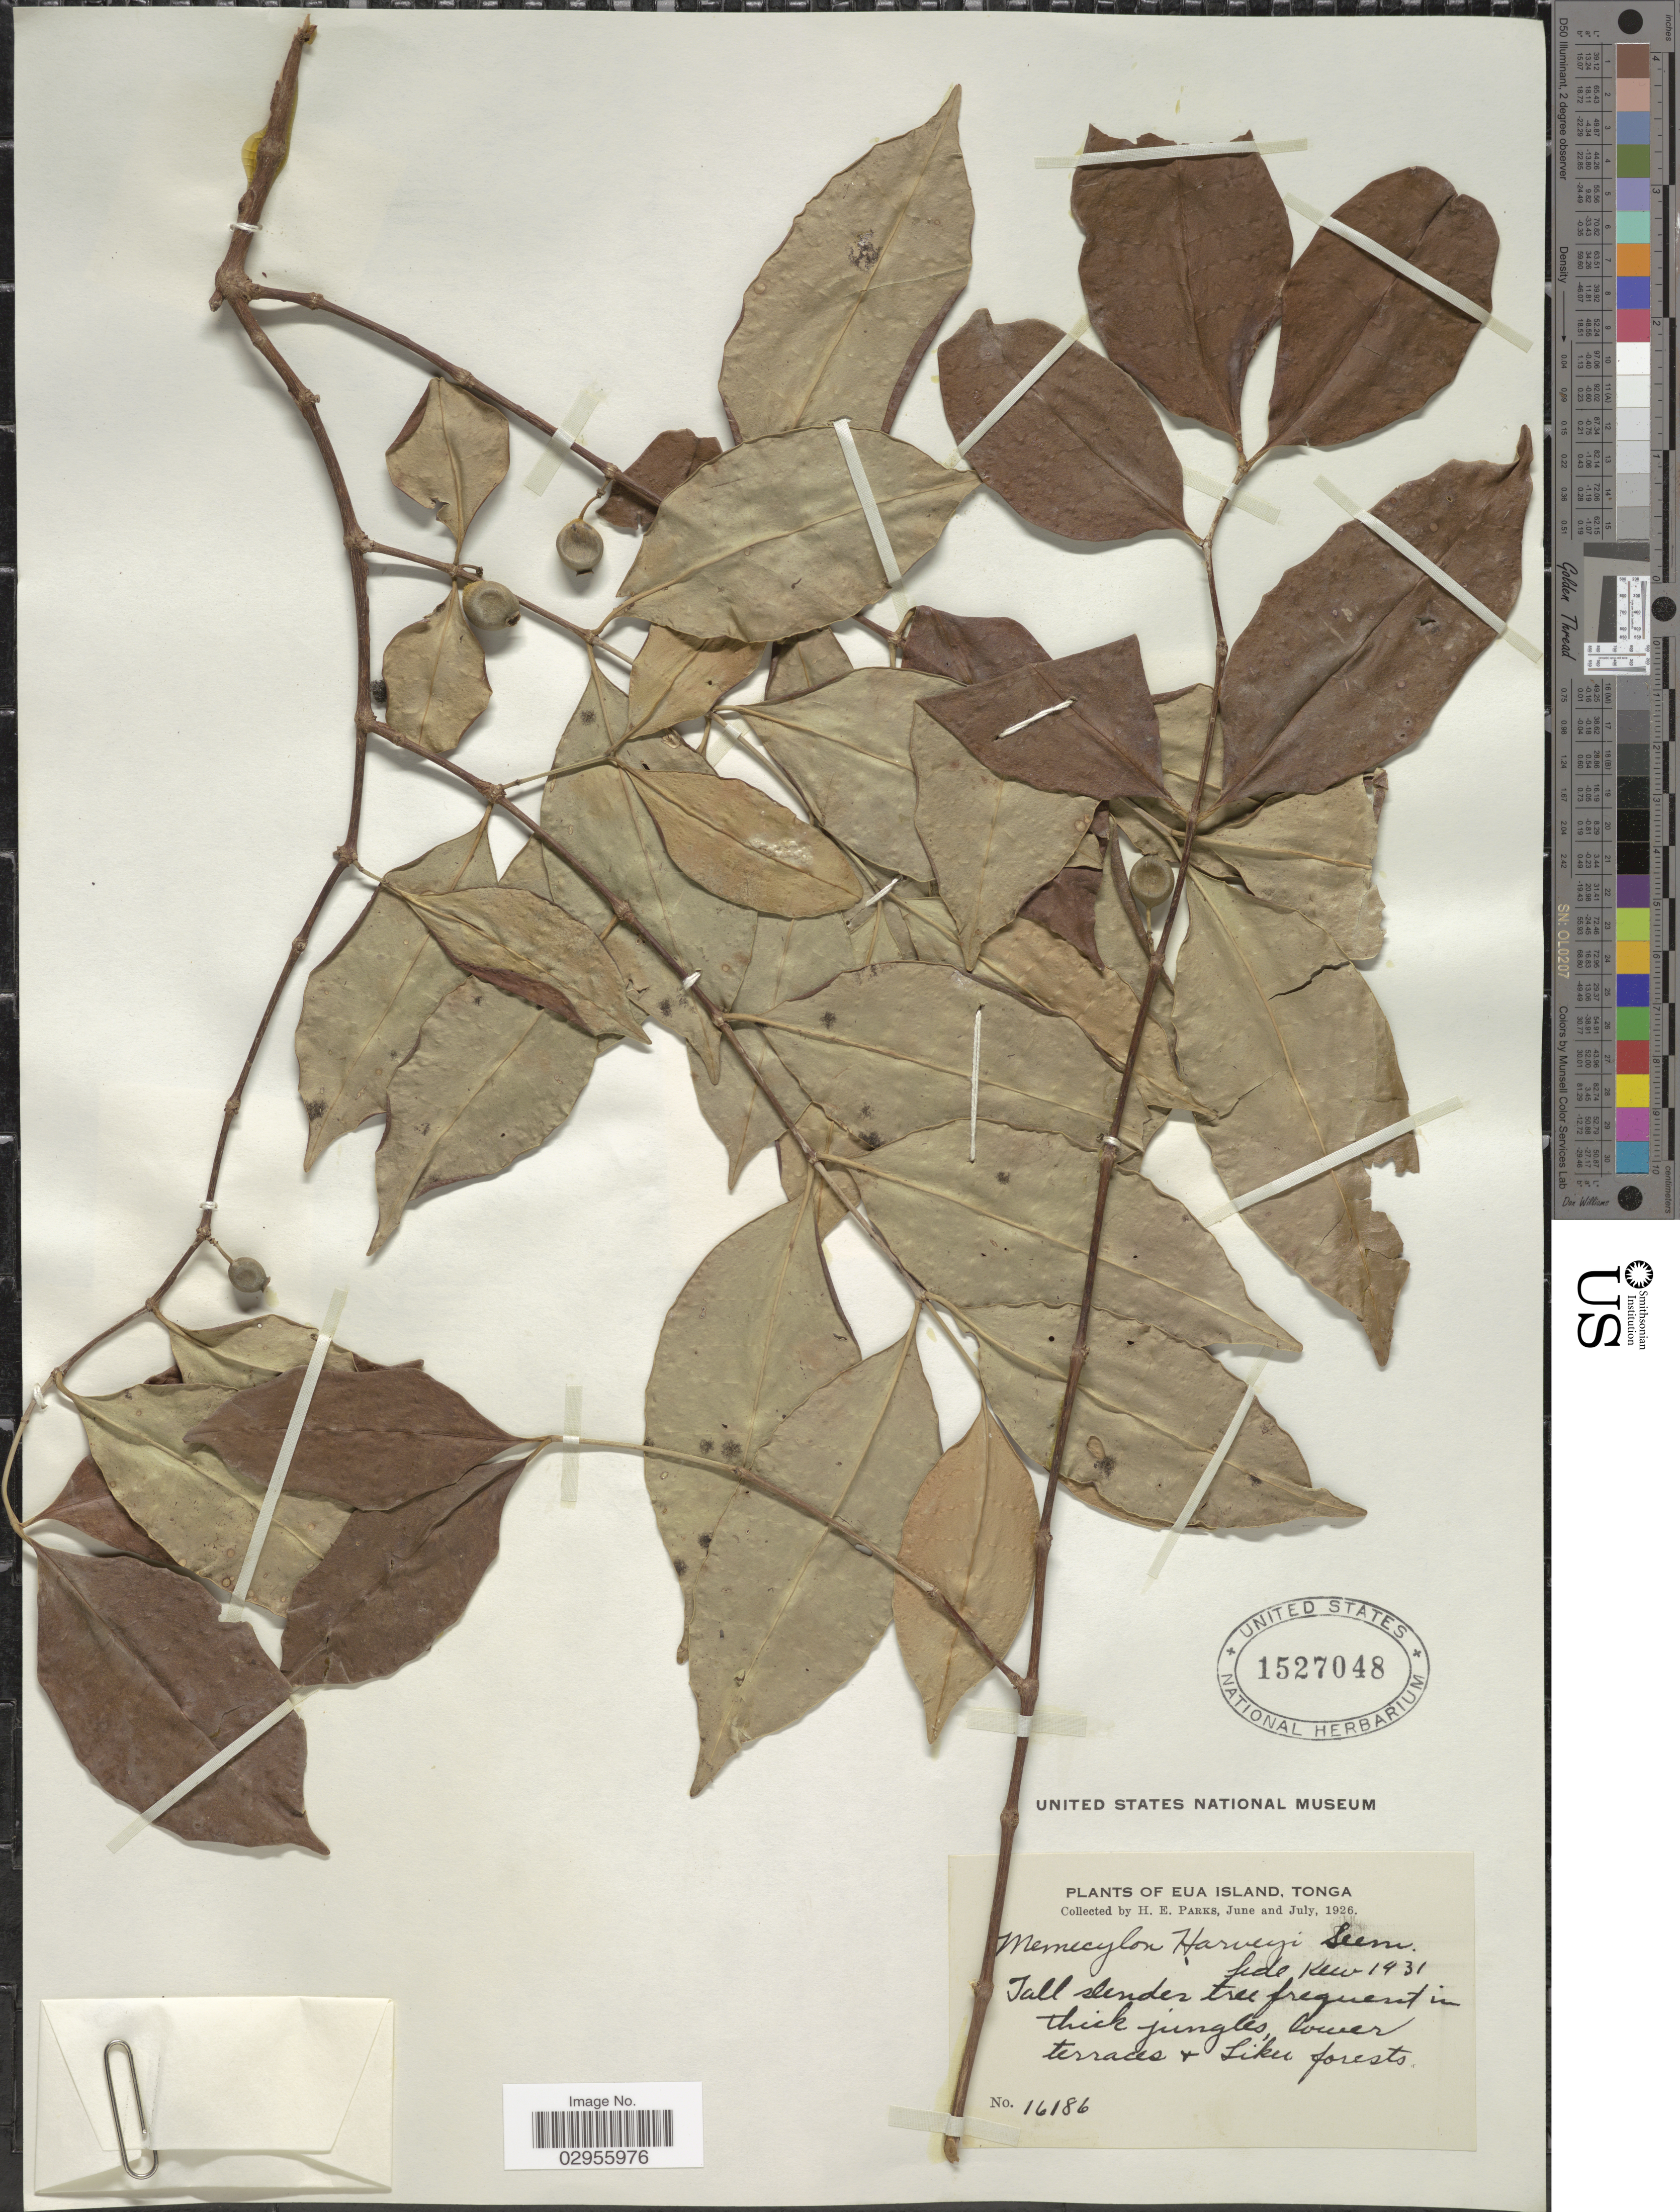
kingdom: Plantae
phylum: Tracheophyta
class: Magnoliopsida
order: Myrtales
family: Melastomataceae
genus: Memecylon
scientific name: Memecylon harveyi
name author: Seem.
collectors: H. E. Parks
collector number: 16186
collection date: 1926-06/1926-07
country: Tonga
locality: Eua Island.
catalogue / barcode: US 1527048